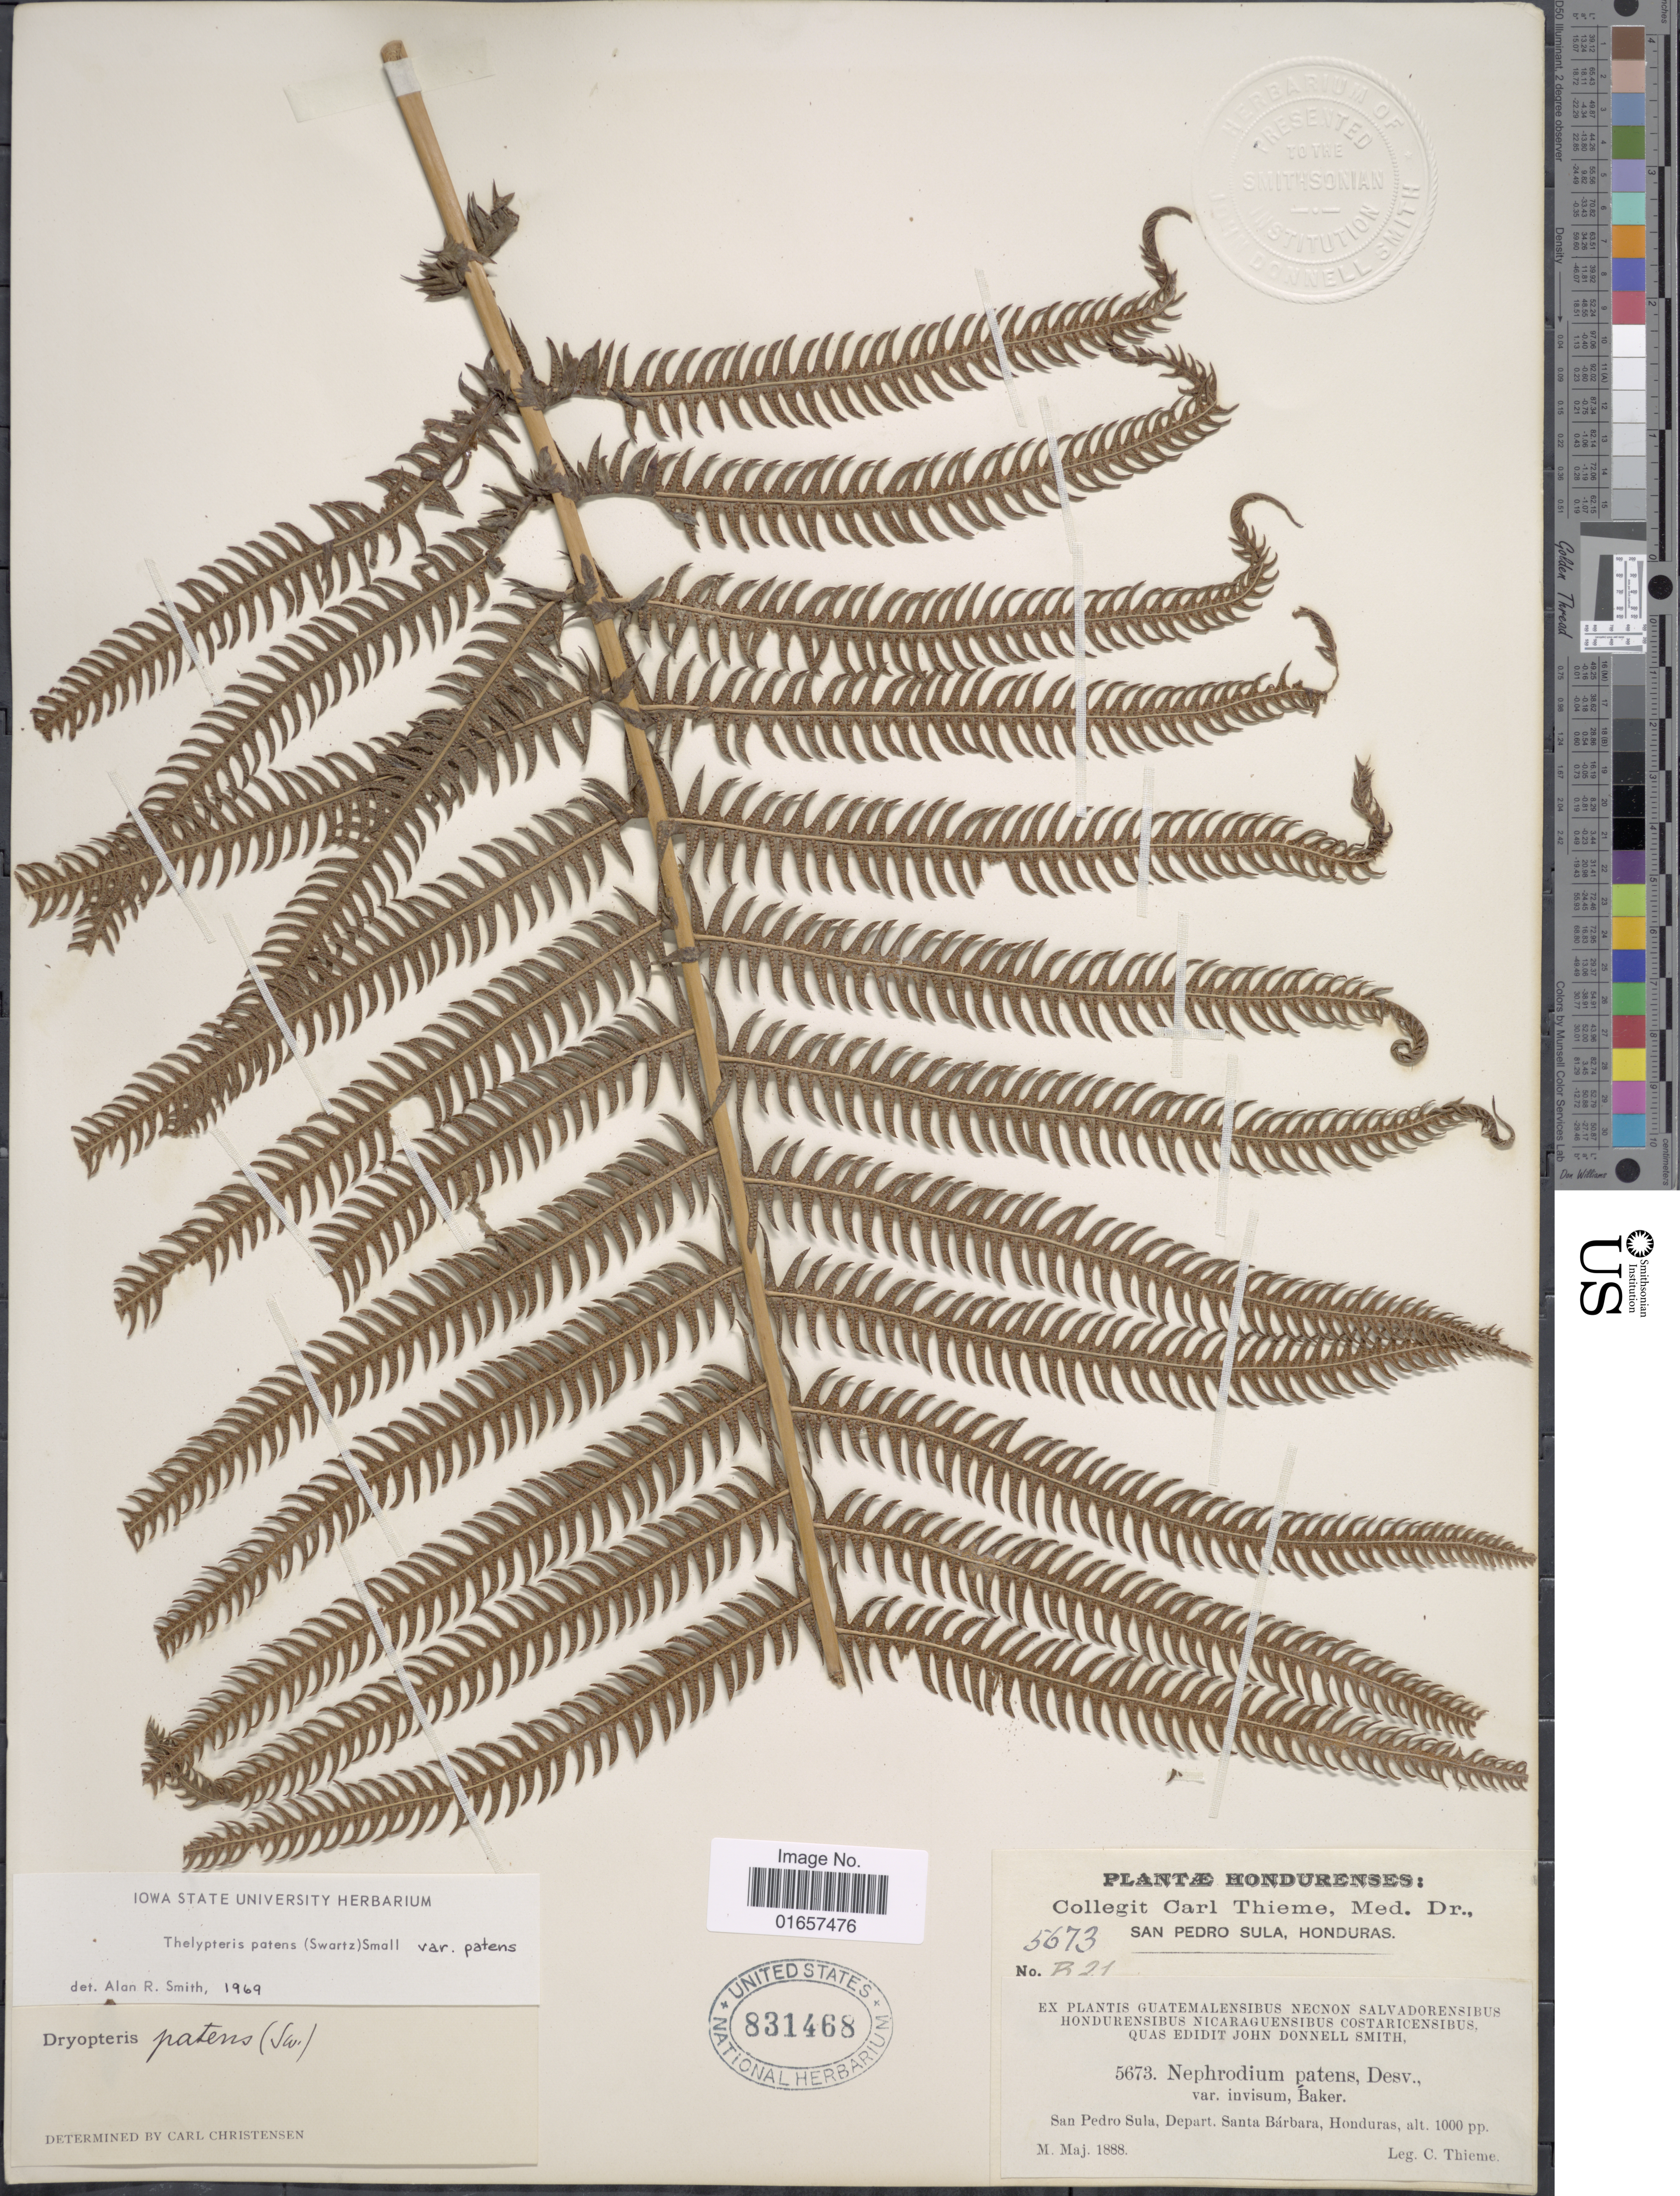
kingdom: Plantae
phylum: Tracheophyta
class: Polypodiopsida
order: Polypodiales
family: Thelypteridaceae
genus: Christella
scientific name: Christella patens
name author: (Sw.) Holttum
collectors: C. Thieme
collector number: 5673/B21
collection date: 1888-05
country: Honduras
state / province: Santa Bárbara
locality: Hondurenses, San Pedro Sula, Honduras, Depart. Santa Bárbara.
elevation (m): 305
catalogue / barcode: US 831468